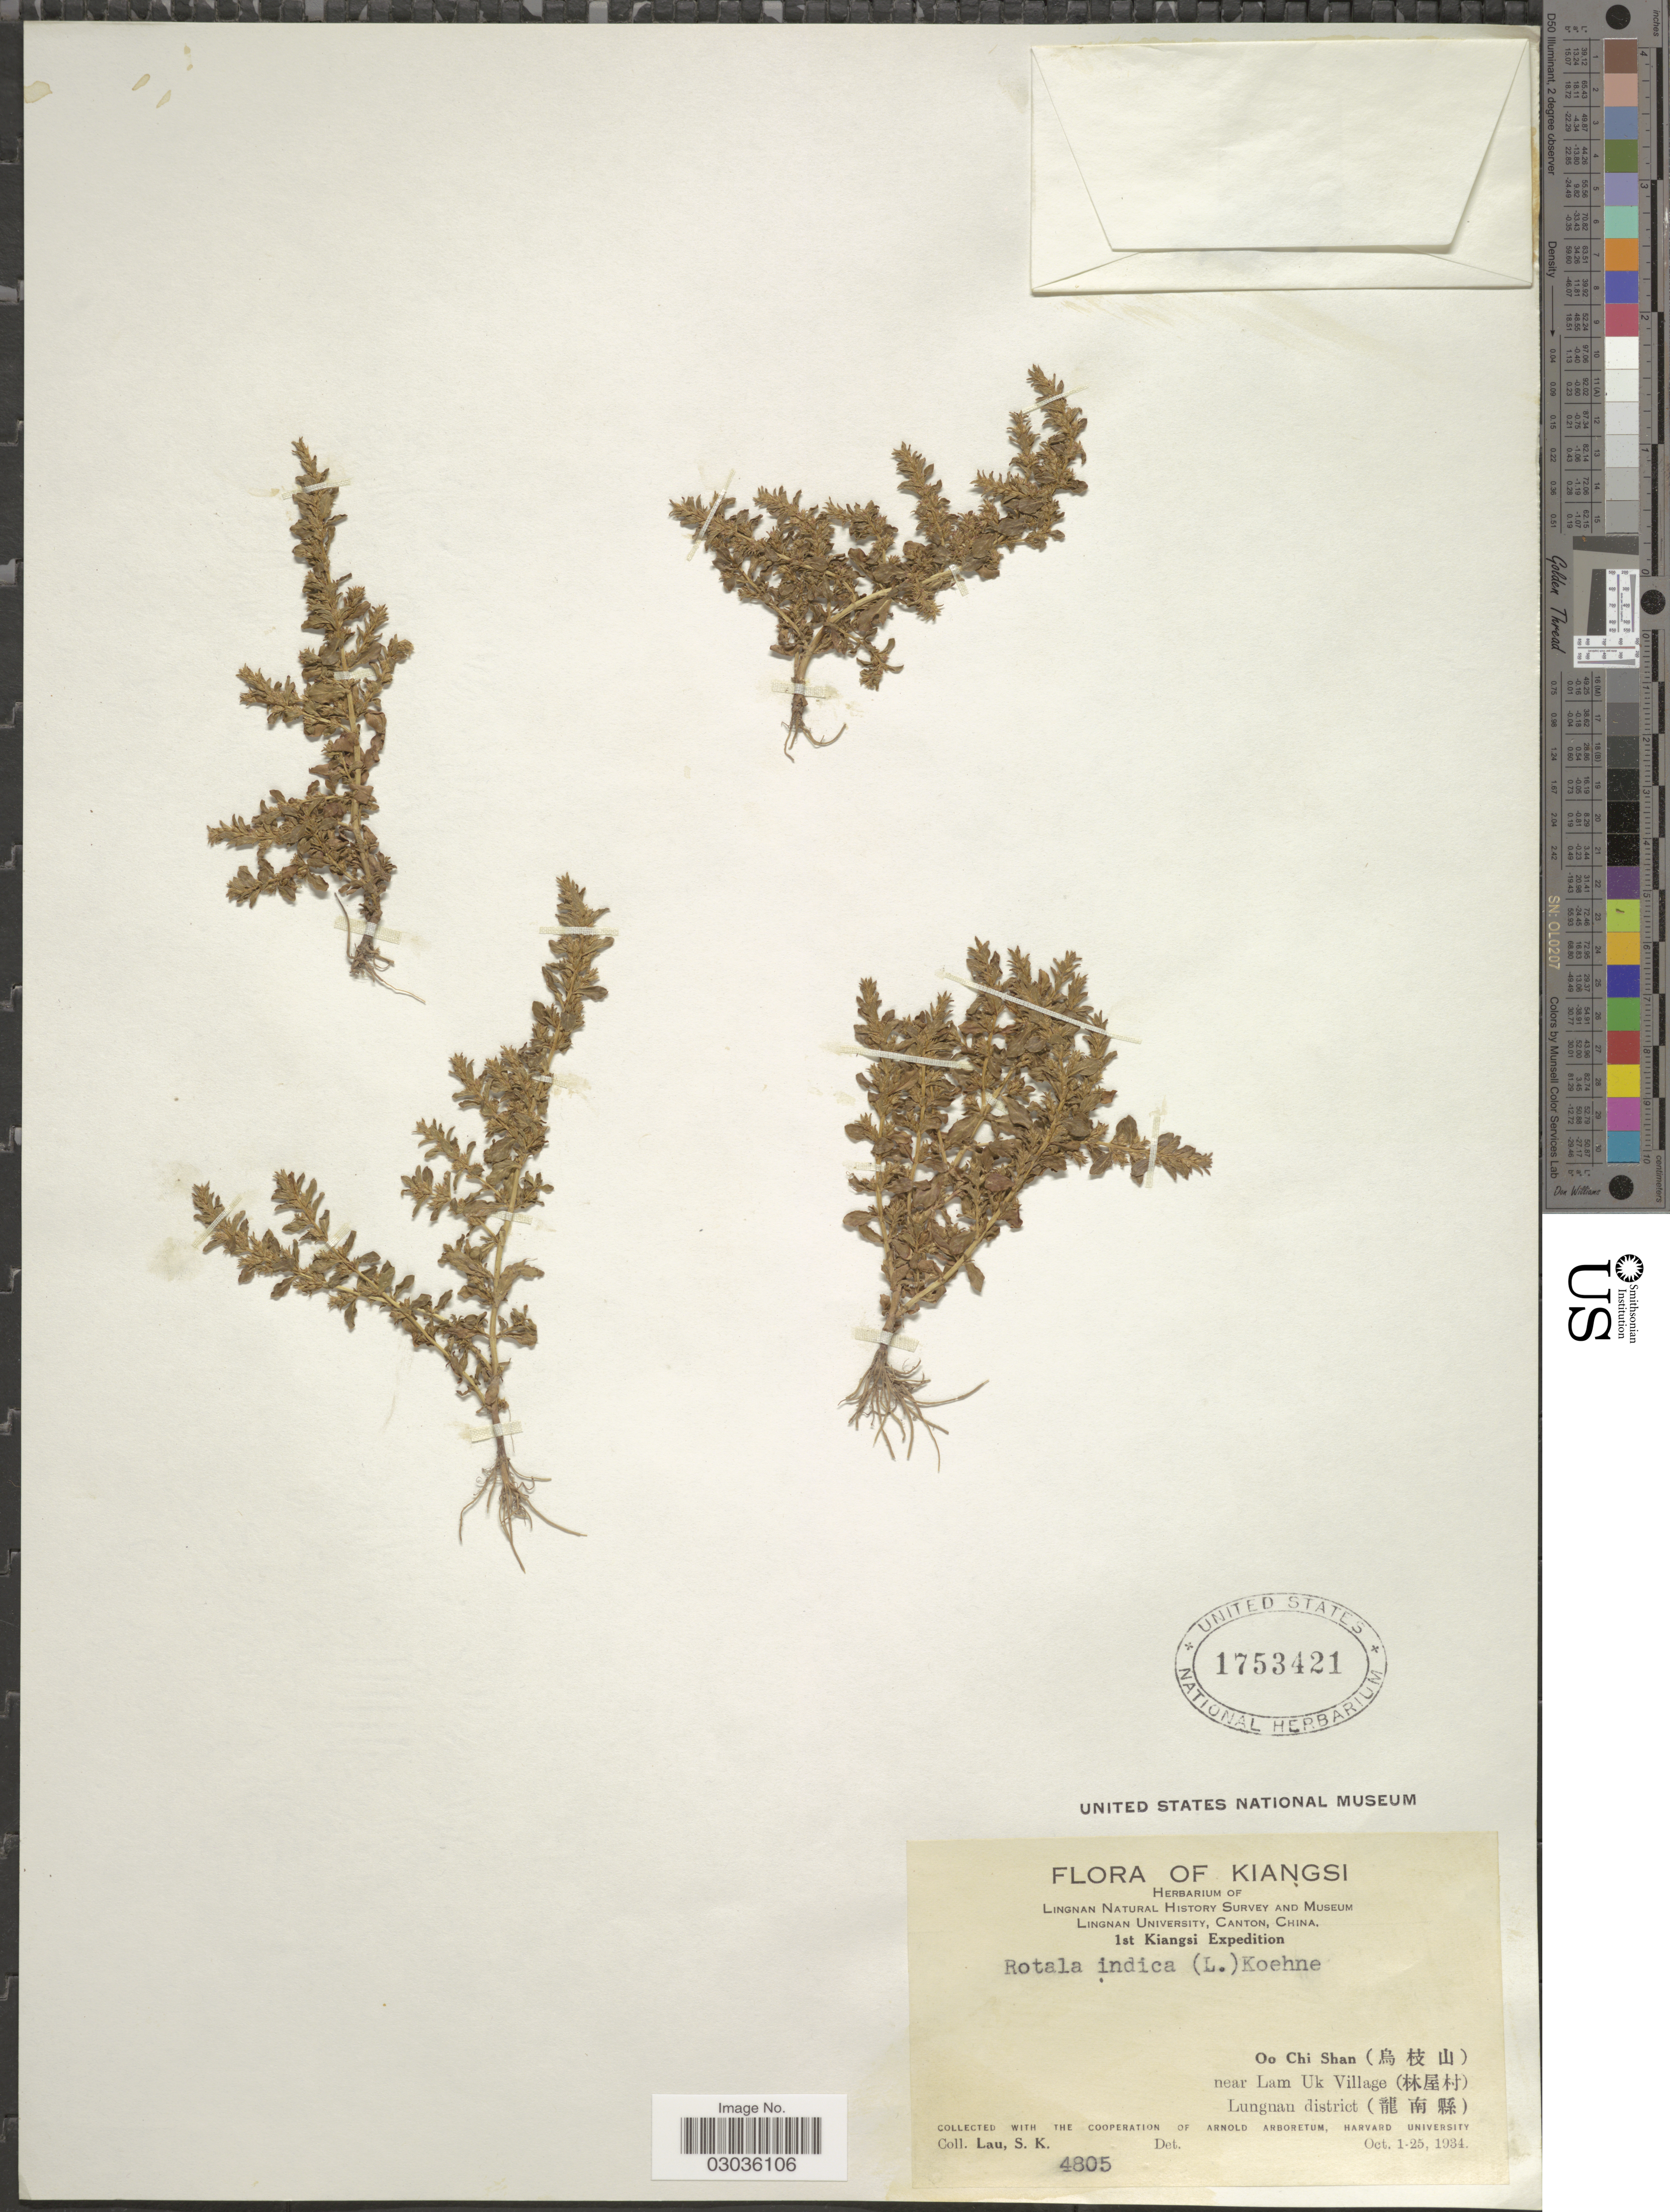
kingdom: Plantae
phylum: Tracheophyta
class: Magnoliopsida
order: Myrtales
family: Lythraceae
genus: Rotala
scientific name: Rotala indica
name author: (L.) Koehne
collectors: S. K. Lau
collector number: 4805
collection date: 1934-01-11/1934-10-25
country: China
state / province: Jiangxi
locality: Kiangsi, Oo Chi Shan, near Lam Uk Village, Lungnan district.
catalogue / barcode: US 1753421